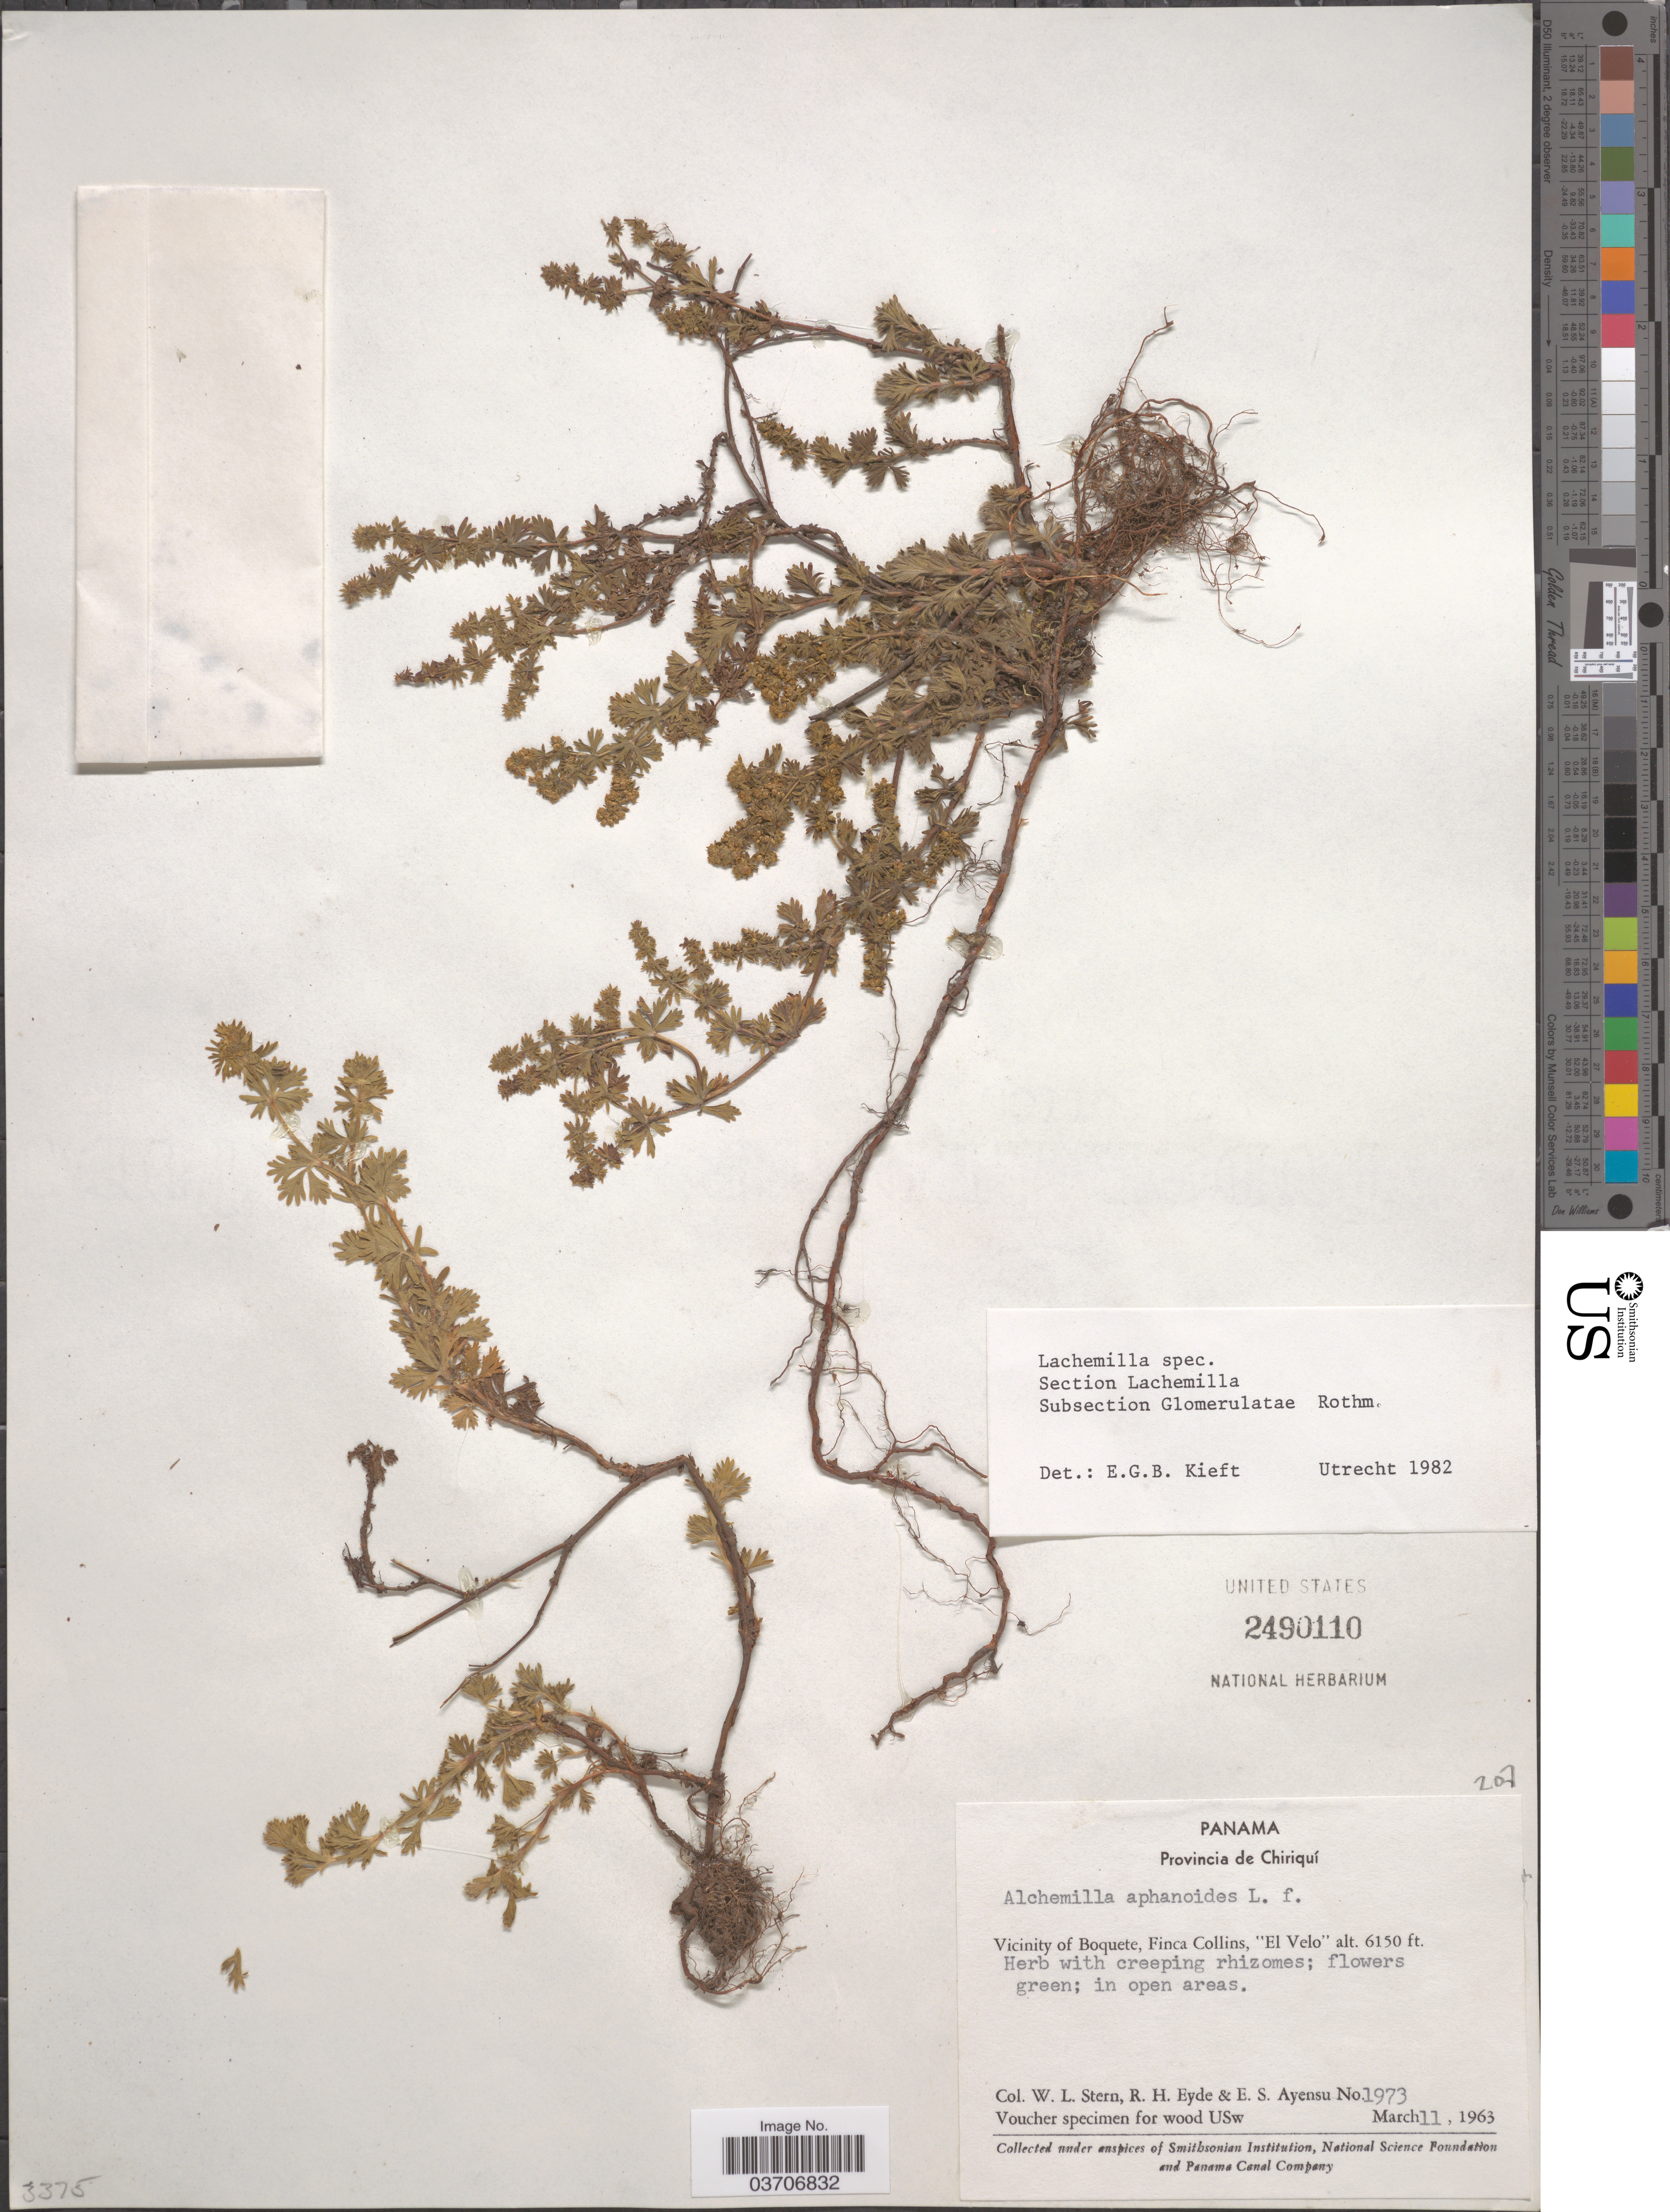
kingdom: Plantae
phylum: Tracheophyta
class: Magnoliopsida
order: Rosales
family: Rosaceae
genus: Lachemilla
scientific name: Lachemilla sp.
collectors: W. L. Stern, R. H. Eyde & E. S. Ayensu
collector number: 1973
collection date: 1963-03-11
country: Panama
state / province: Chiriqui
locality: Vicinity of Boquete, Finca Collins, "El Velo".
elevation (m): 1875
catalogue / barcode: US 2490110